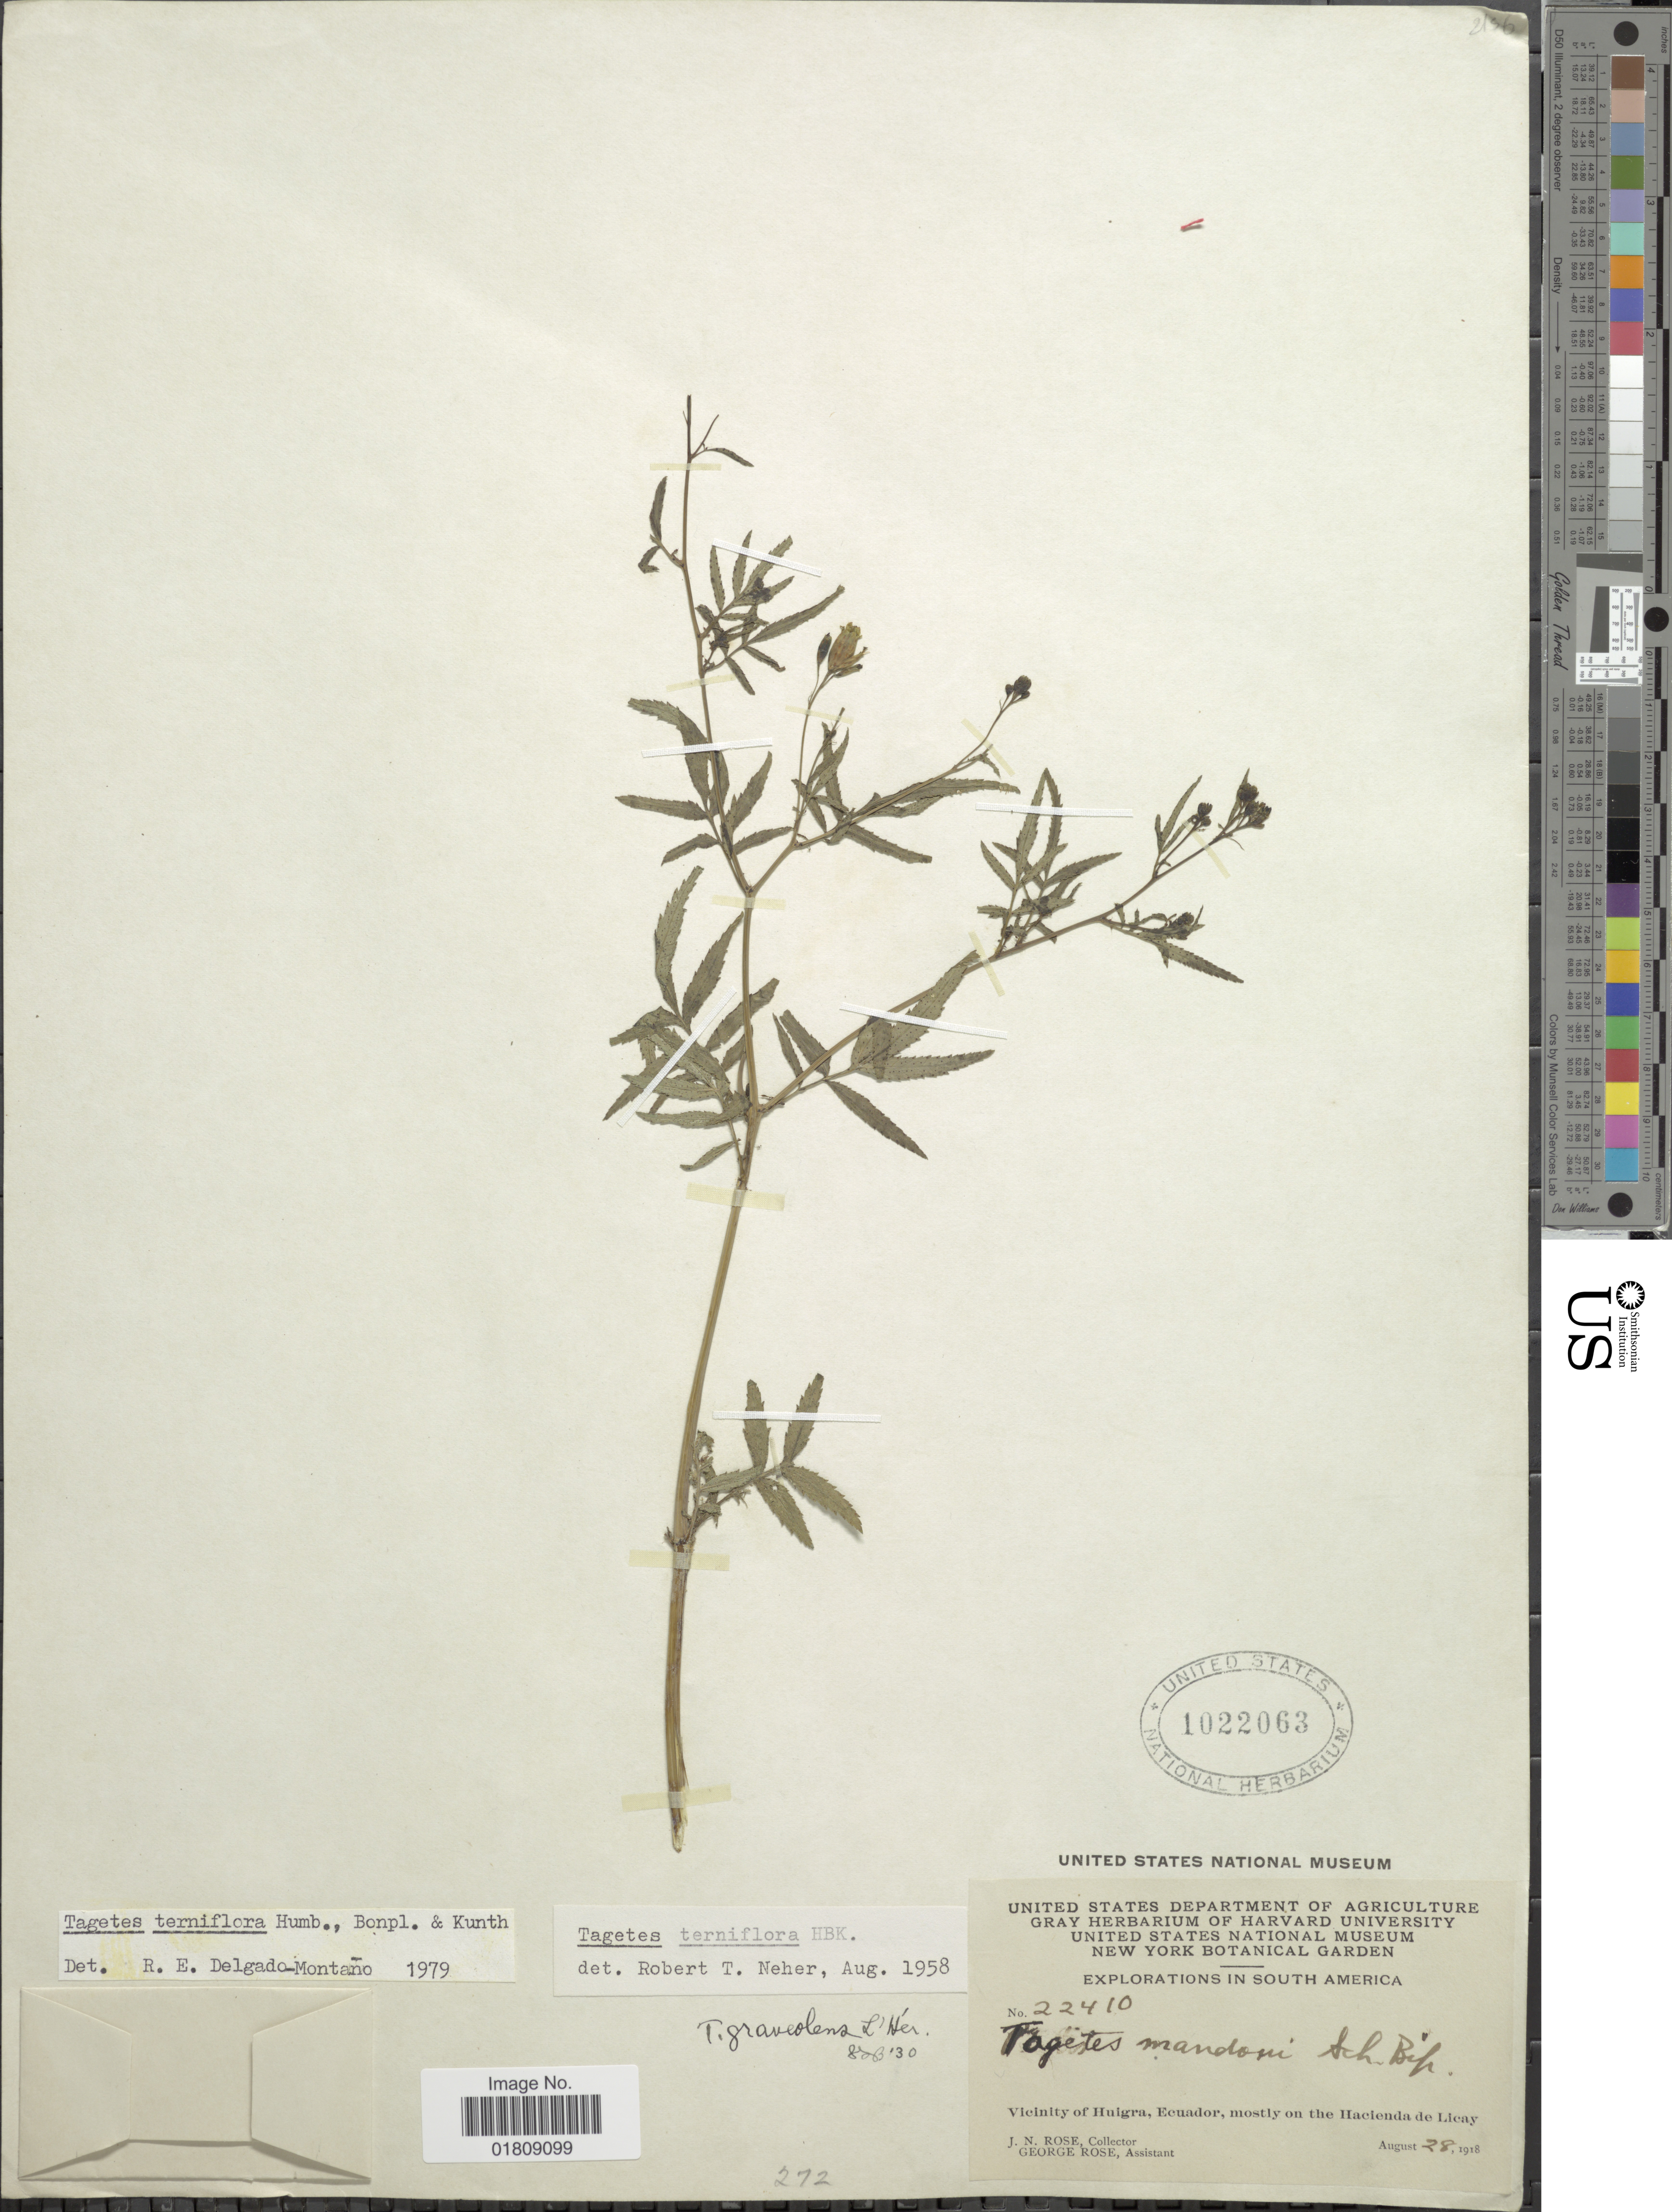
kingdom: Plantae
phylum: Tracheophyta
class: Magnoliopsida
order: Asterales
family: Asteraceae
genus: Tagetes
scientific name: Tagetes terniflora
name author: Kunth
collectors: J. N. Rose & G. Rose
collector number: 22410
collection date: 1918-08-28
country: Ecuador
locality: South America, Vicinity of Huigra, mostly on the Hacienda de Licay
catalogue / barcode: US 1022063